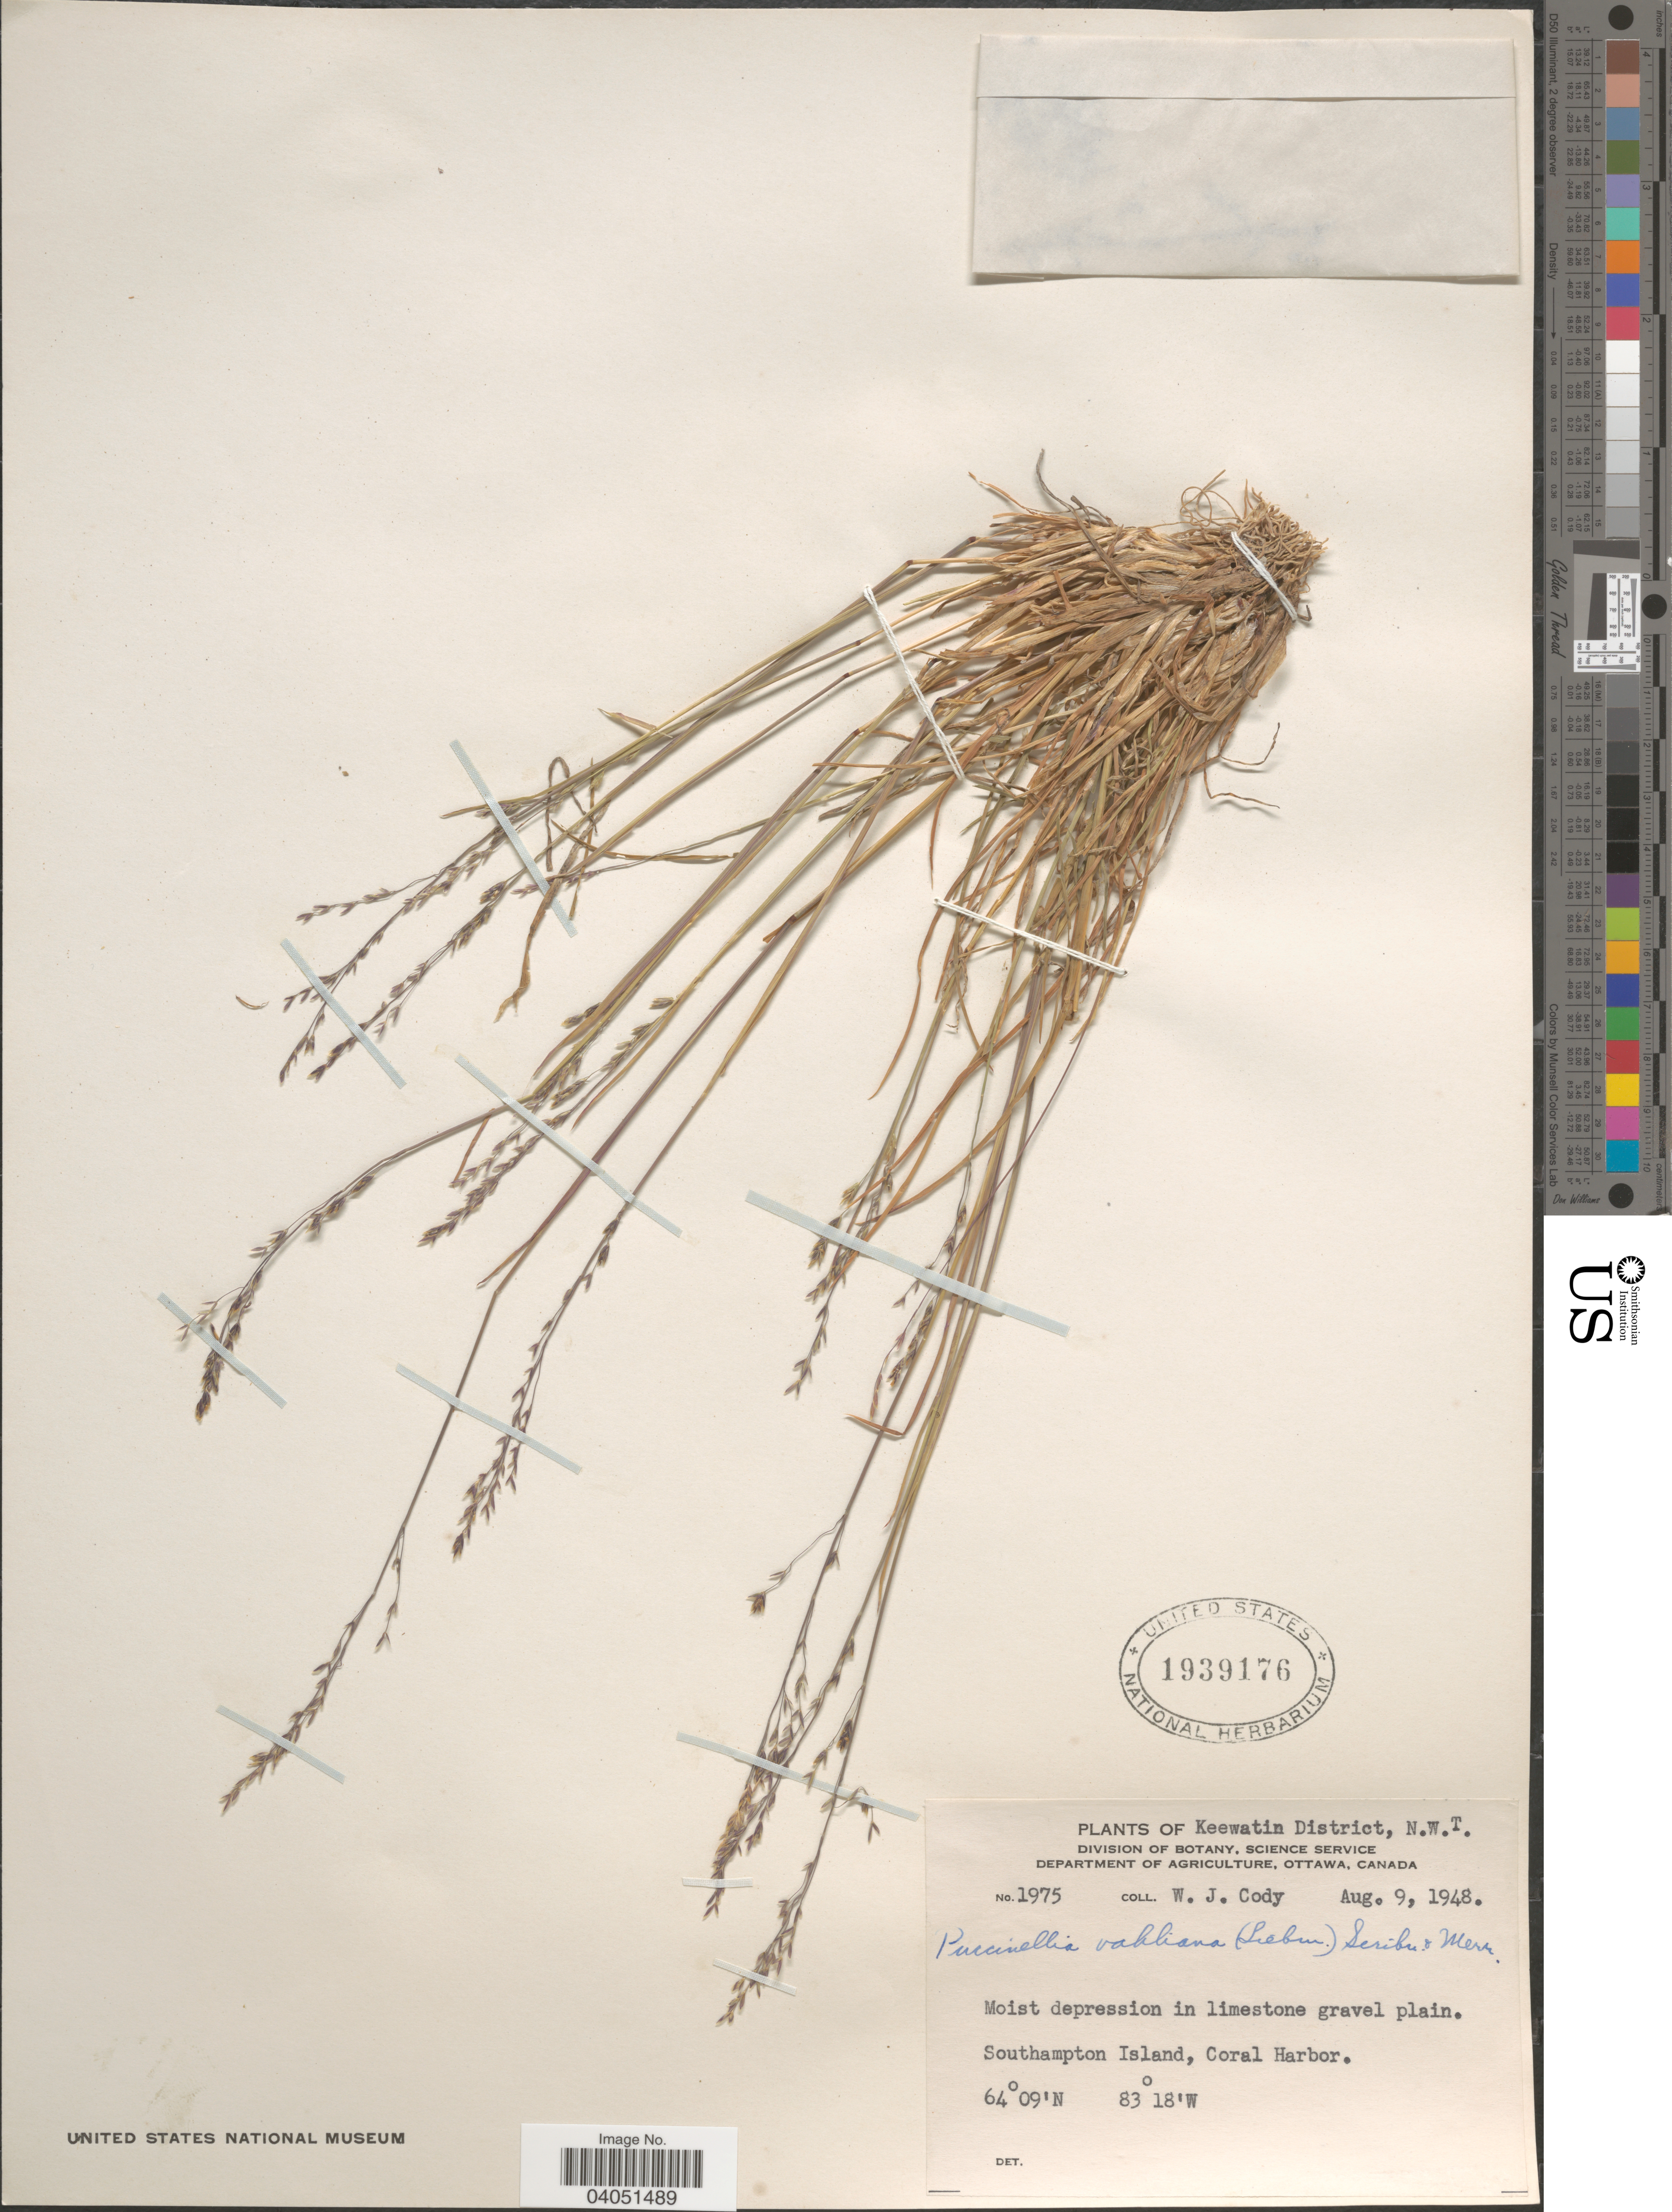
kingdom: Plantae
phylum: Tracheophyta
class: Liliopsida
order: Poales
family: Poaceae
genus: Puccinellia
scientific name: Puccinellia vahliana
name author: (Lange) Fernald & Weath.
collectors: W. Cody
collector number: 1975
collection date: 1948-08-09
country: Canada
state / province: Northwest Territories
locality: Keewatin Dist. Moist depression in limestone gravel plain. Southampton Island, Coral Harbor.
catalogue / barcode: US 1939176